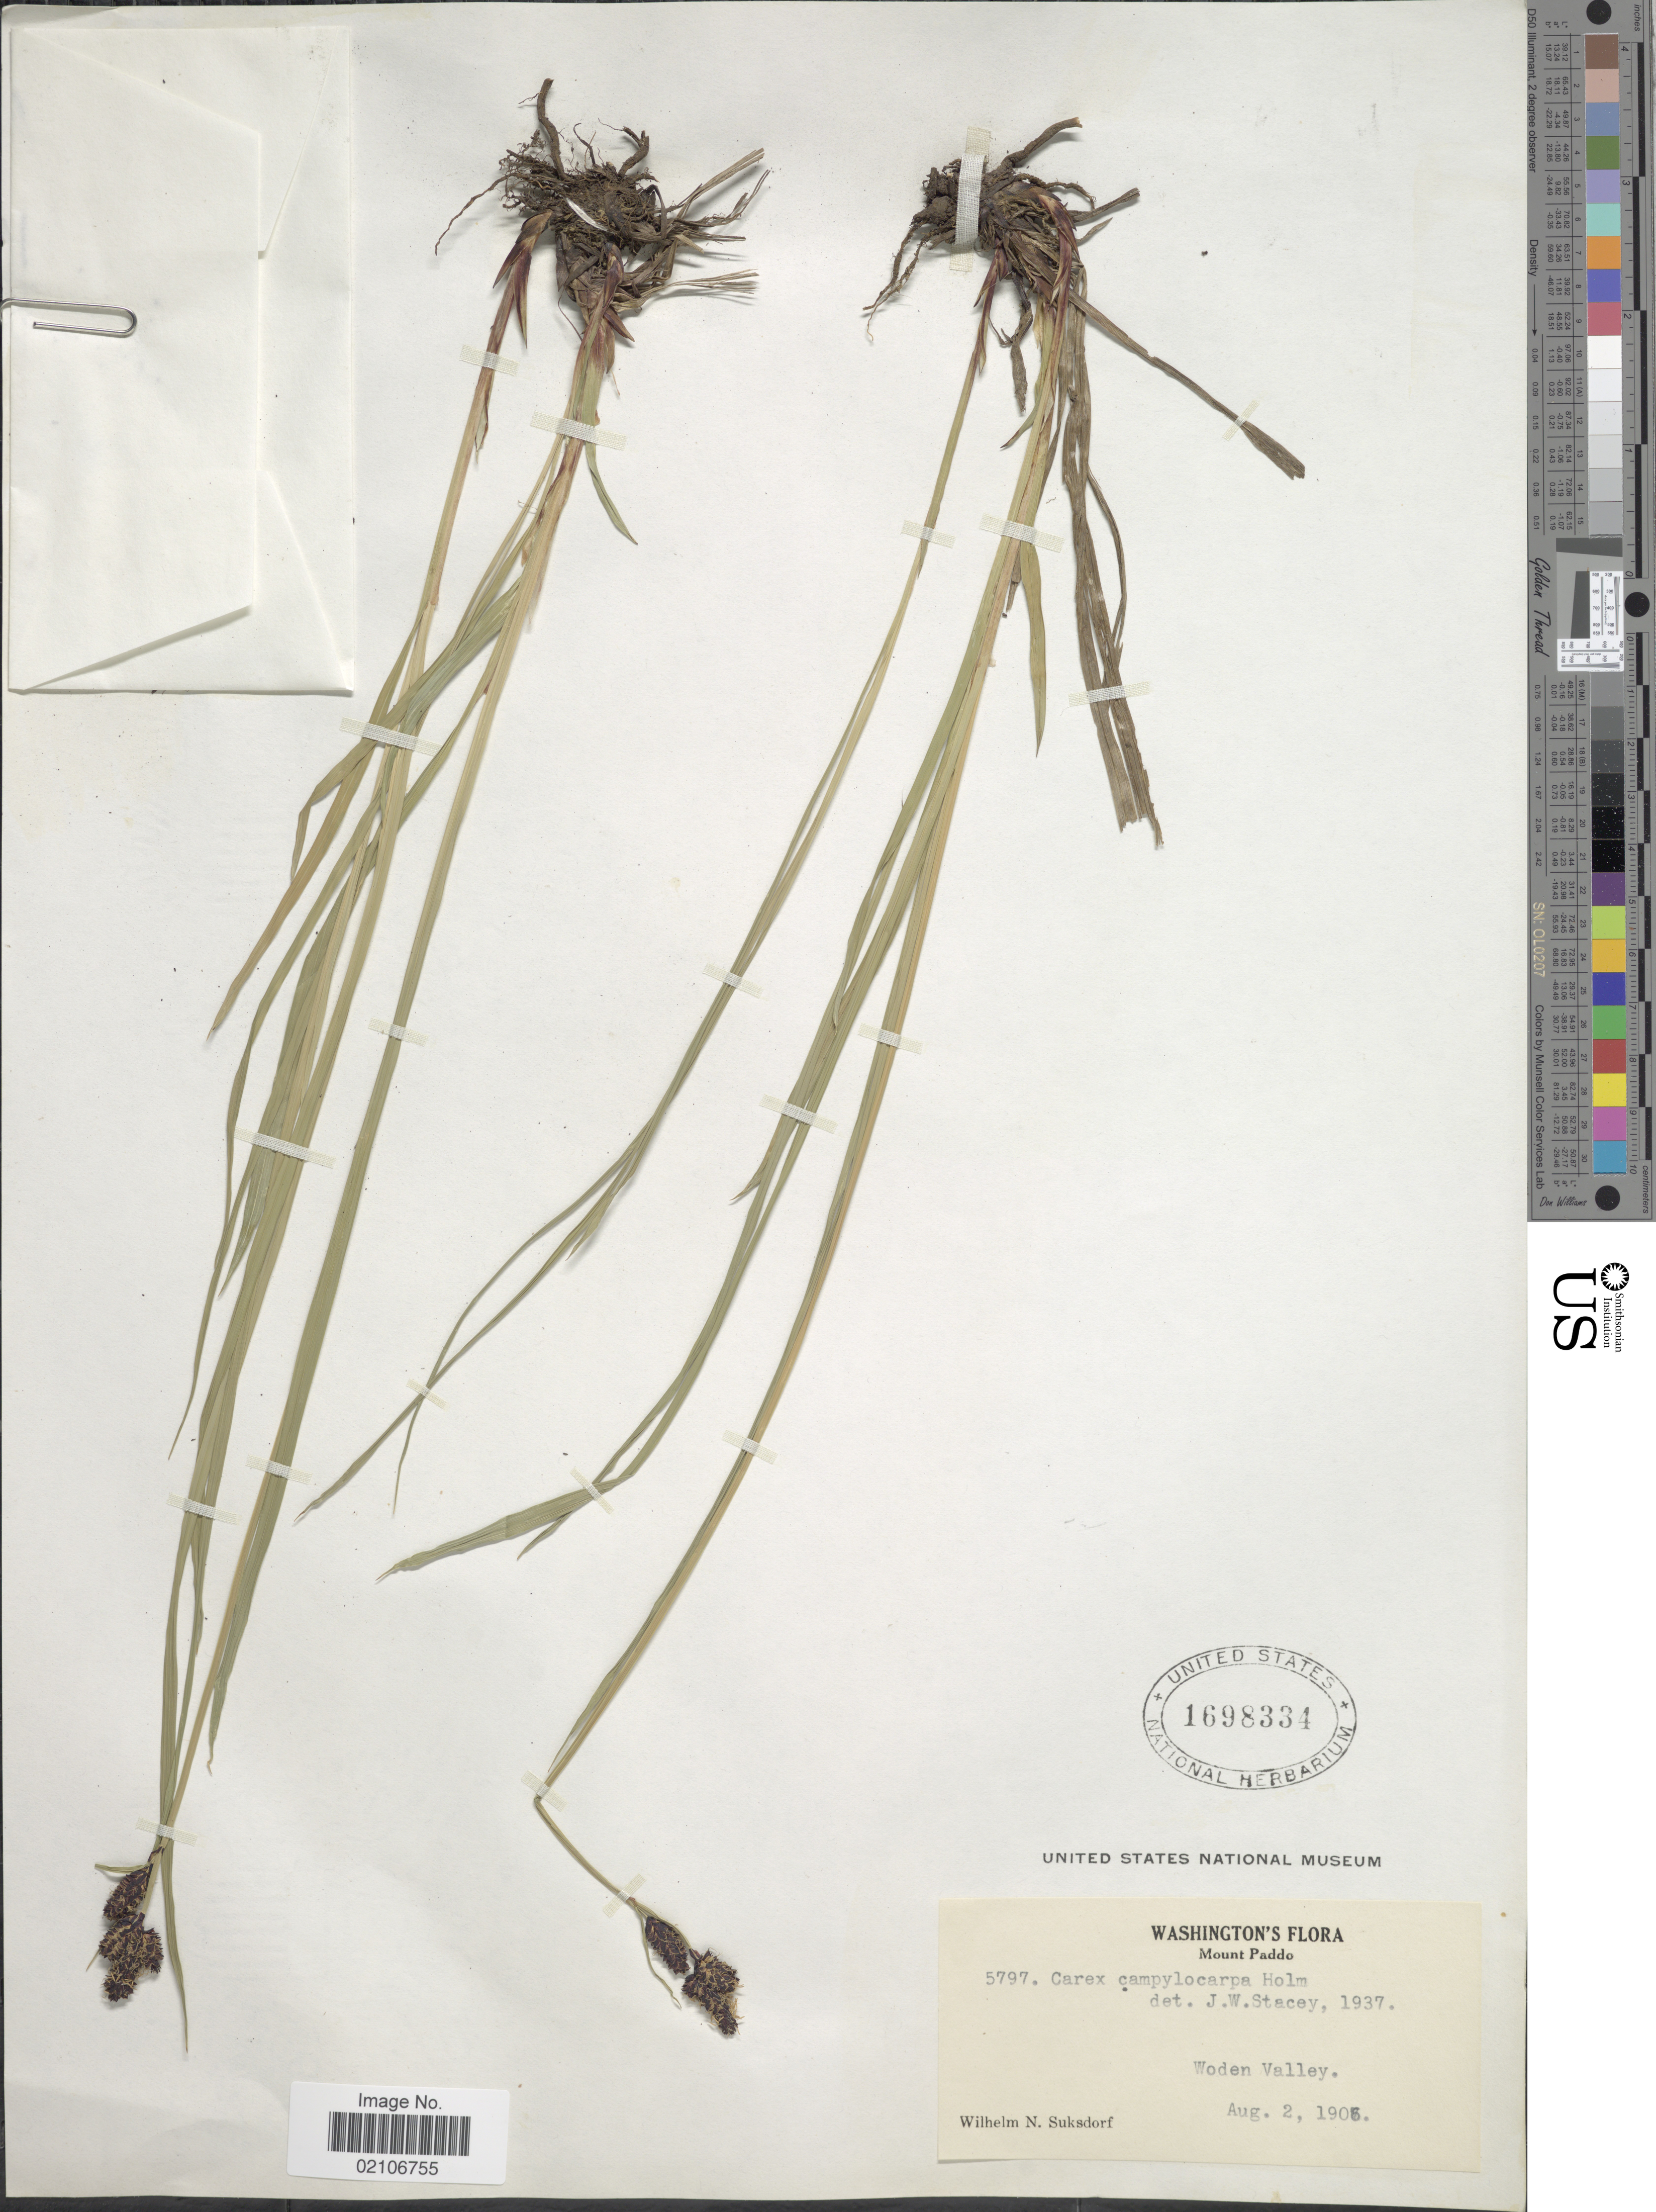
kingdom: Plantae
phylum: Tracheophyta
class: Liliopsida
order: Poales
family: Cyperaceae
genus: Carex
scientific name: Carex scopulorum var. bracteosa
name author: (L.H. Bailey) F.J. Herm.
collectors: W. N. Suksdorf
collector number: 5797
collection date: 1907-08-02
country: United States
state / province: Washington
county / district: Skamania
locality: Mount Paddo, Woden Valley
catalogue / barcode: US 1698334